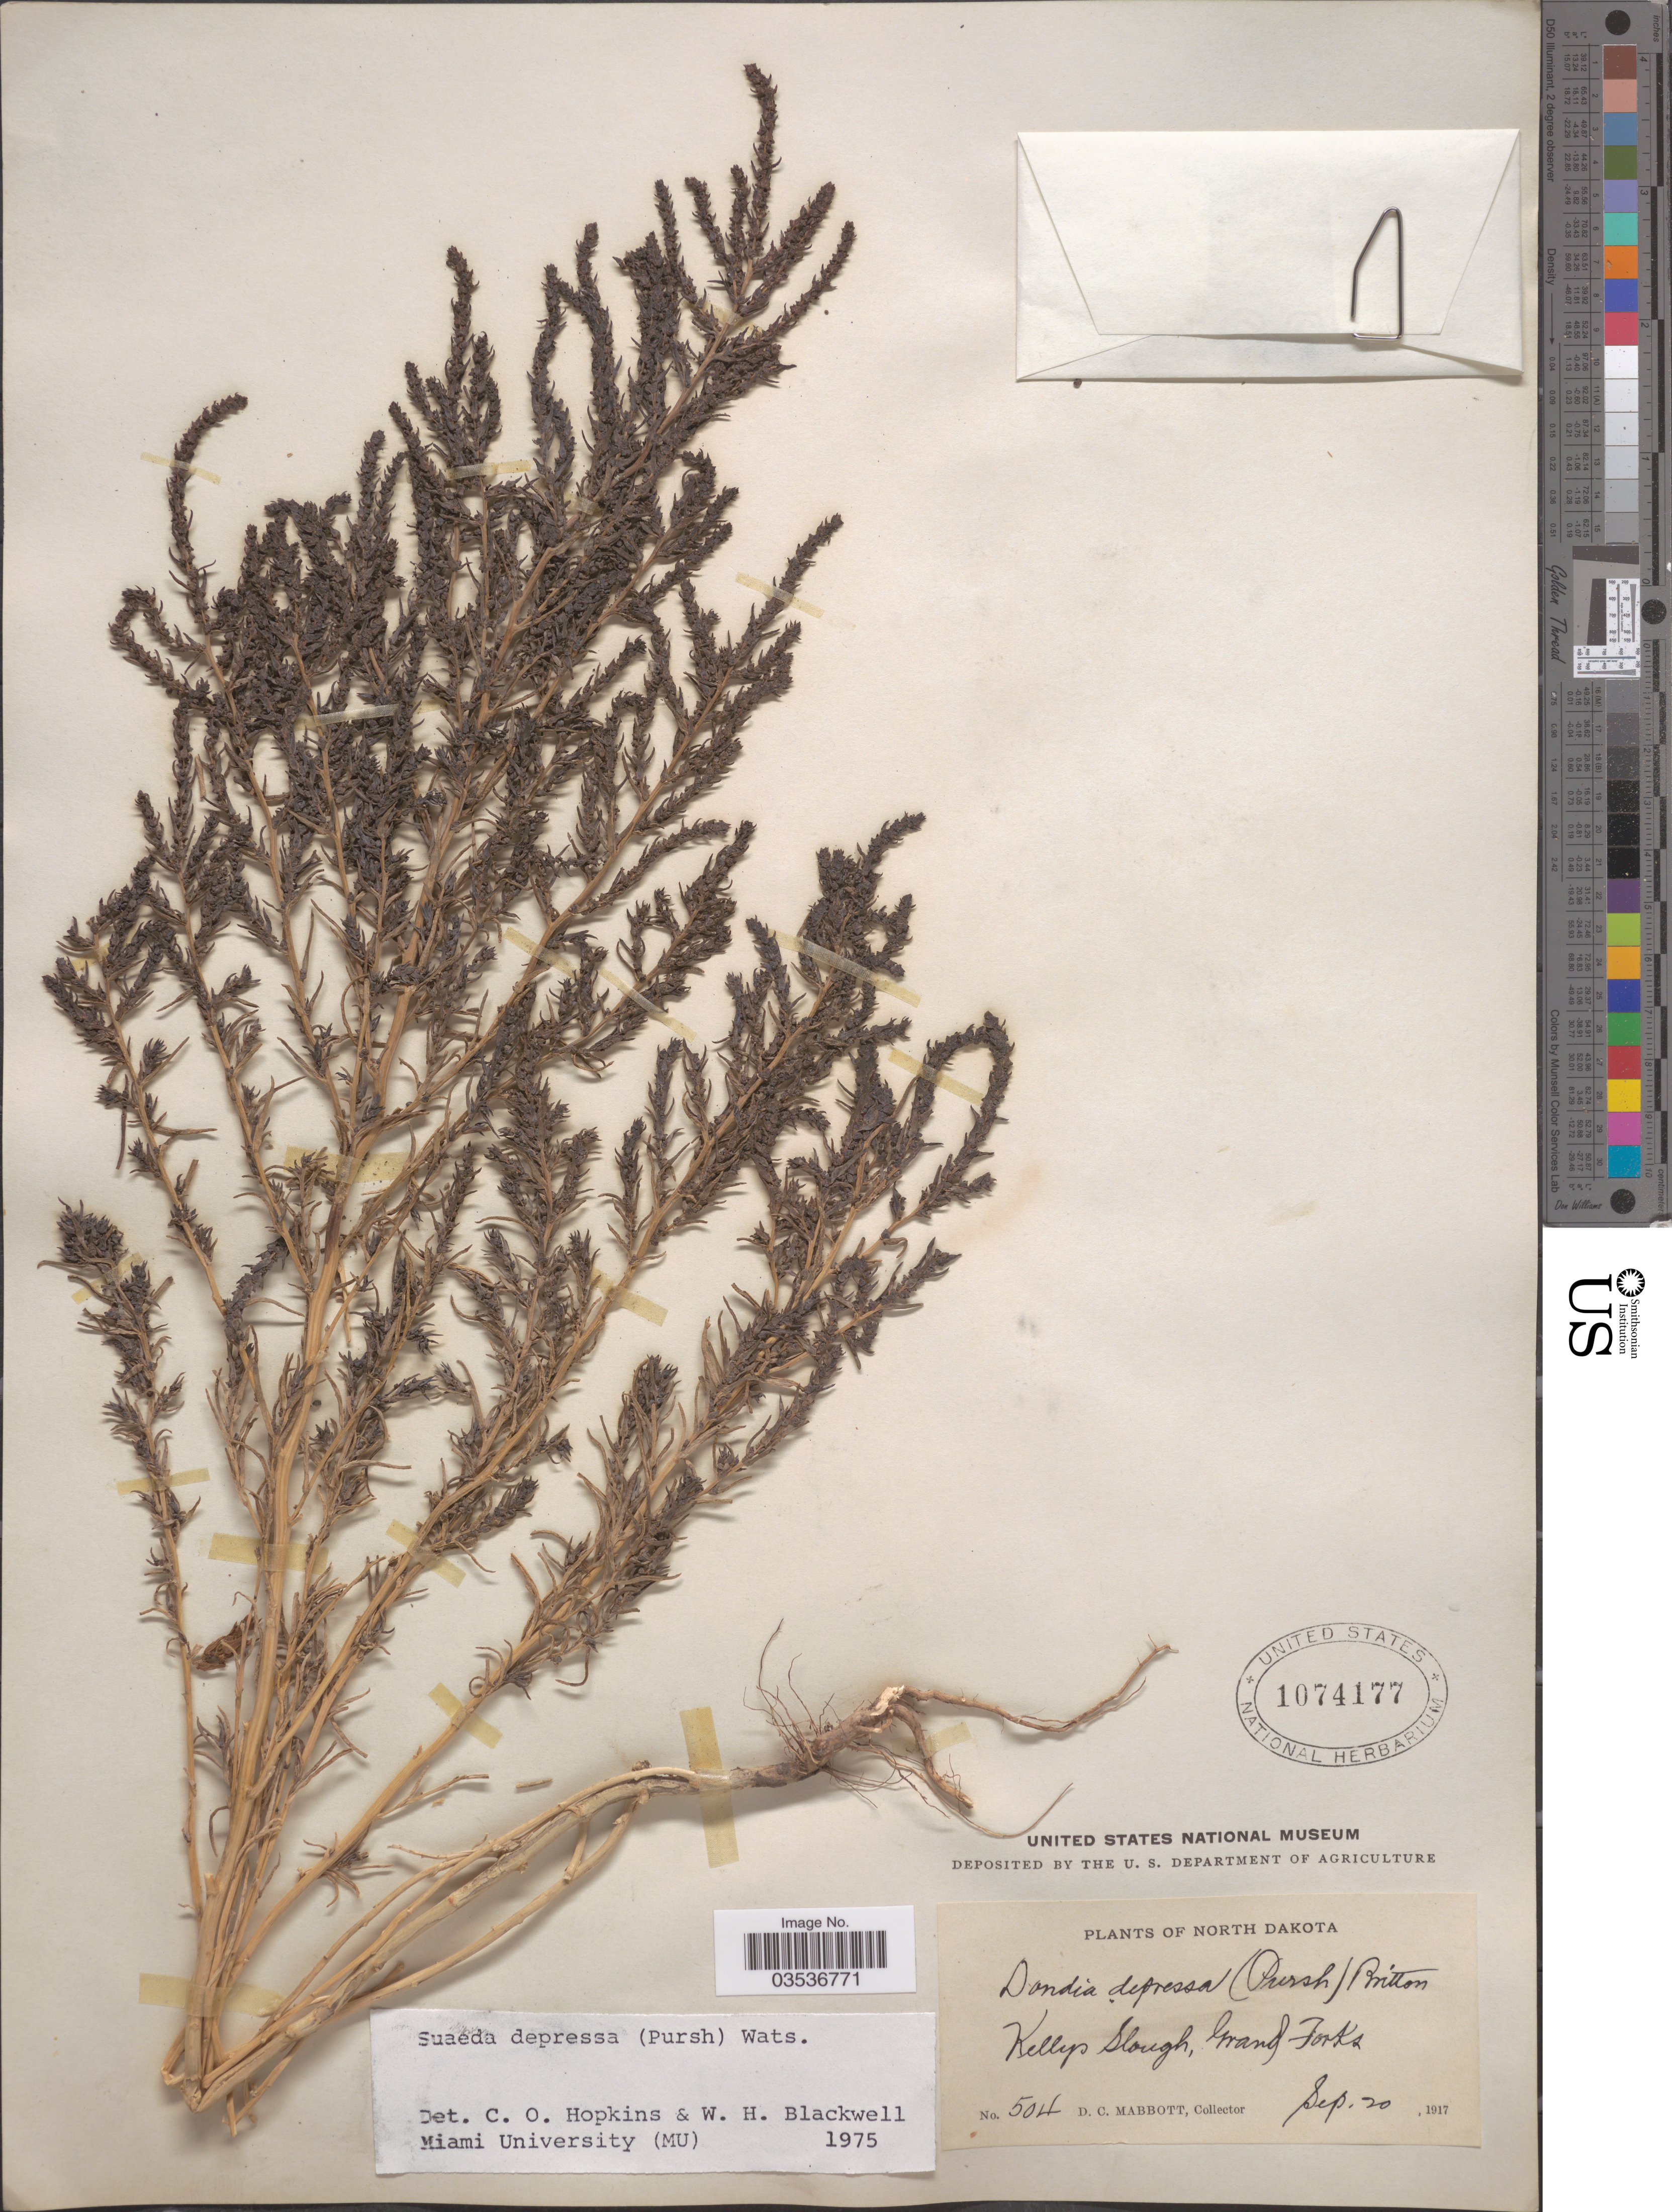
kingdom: Plantae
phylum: Tracheophyta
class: Magnoliopsida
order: Caryophyllales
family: Amaranthaceae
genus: Suaeda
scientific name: Suaeda depressa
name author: (Pursh) S. Watson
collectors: D. Mabbott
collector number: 504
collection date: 1917-09-20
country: United States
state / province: North Dakota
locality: Kellys Slough, Grand Forks.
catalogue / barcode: US 1074177